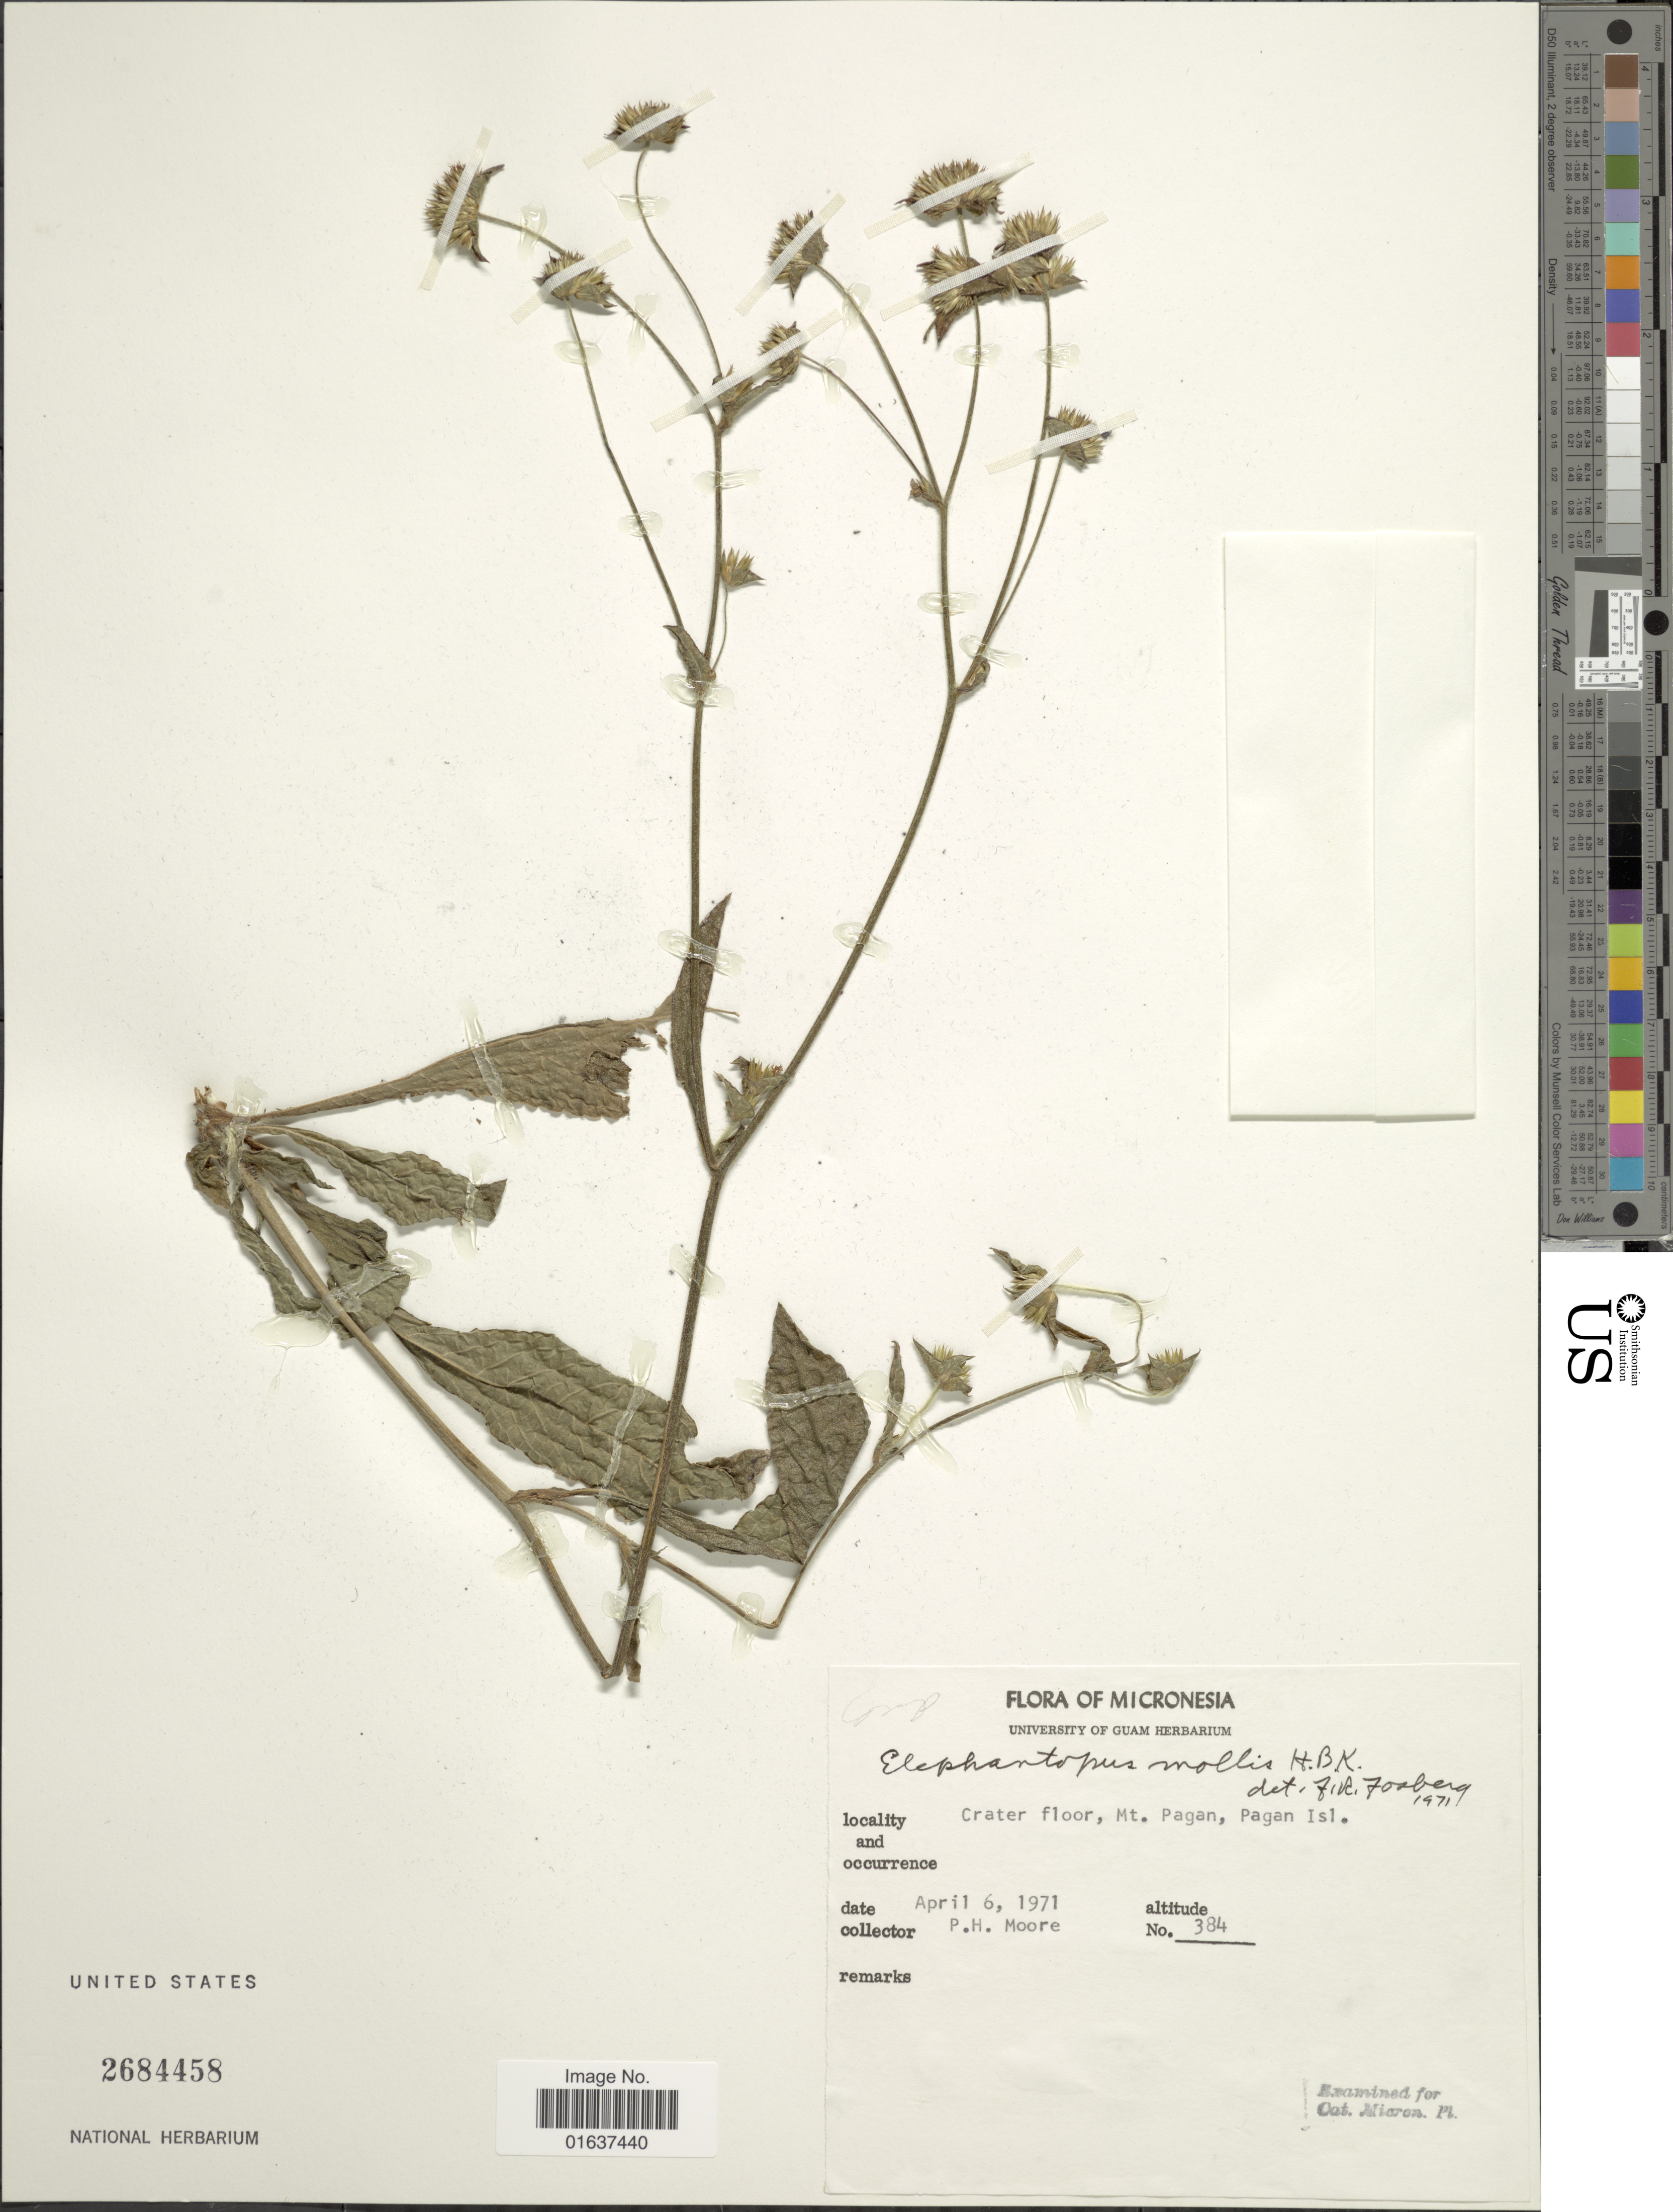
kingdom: Plantae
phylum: Tracheophyta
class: Magnoliopsida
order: Asterales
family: Asteraceae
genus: Elephantopus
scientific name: Elephantopus mollis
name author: Kunth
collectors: P. H. Moore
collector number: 384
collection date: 1971-04-06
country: Northern Mariana Islands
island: Pagan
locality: Crater floor, Mt, Pagan, Pagan Isl.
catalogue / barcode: US 2684458